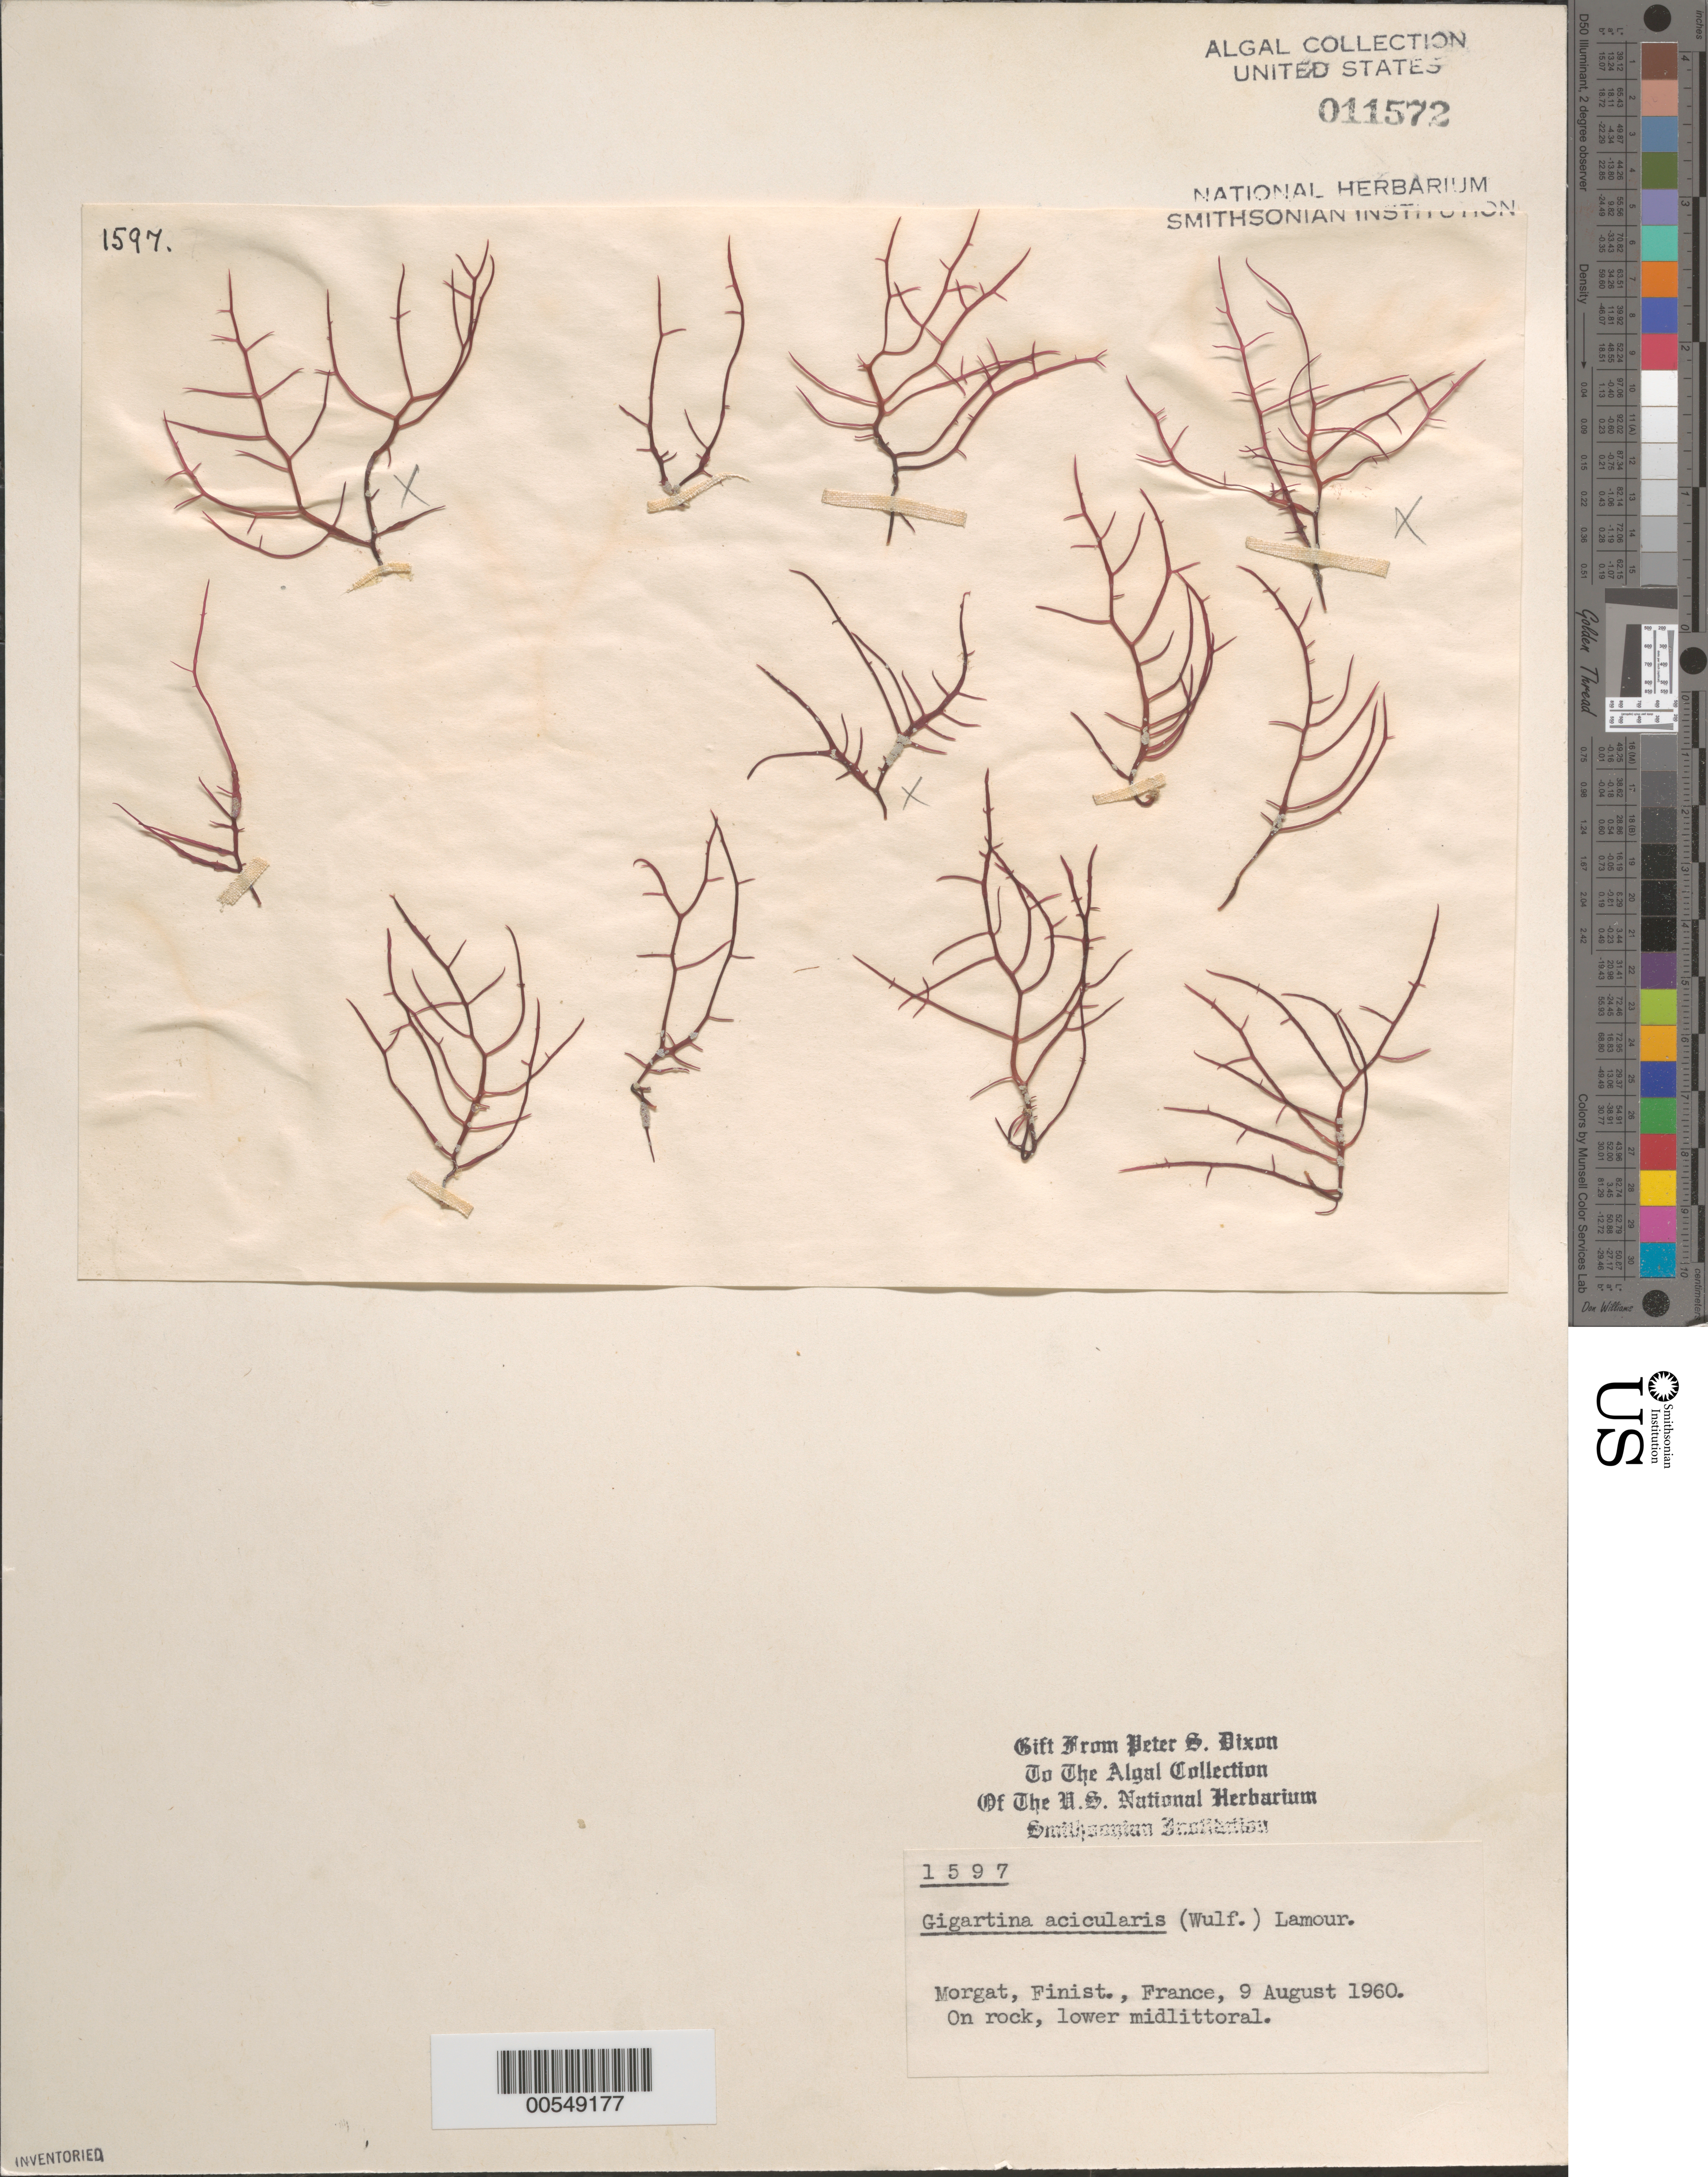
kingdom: Plantae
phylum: Rhodophyta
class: Florideophyceae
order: Gigartinales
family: Gigartinaceae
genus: Chondracanthus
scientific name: Chondracanthus acicularis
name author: (Roth) Fredericq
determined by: Algae name updating Project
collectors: P. S. Dixon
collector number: PSD 1597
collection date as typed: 09 Aug 1960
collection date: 1960-08-09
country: France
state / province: Bretagne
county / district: Finistère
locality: Morgat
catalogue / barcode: US 11572